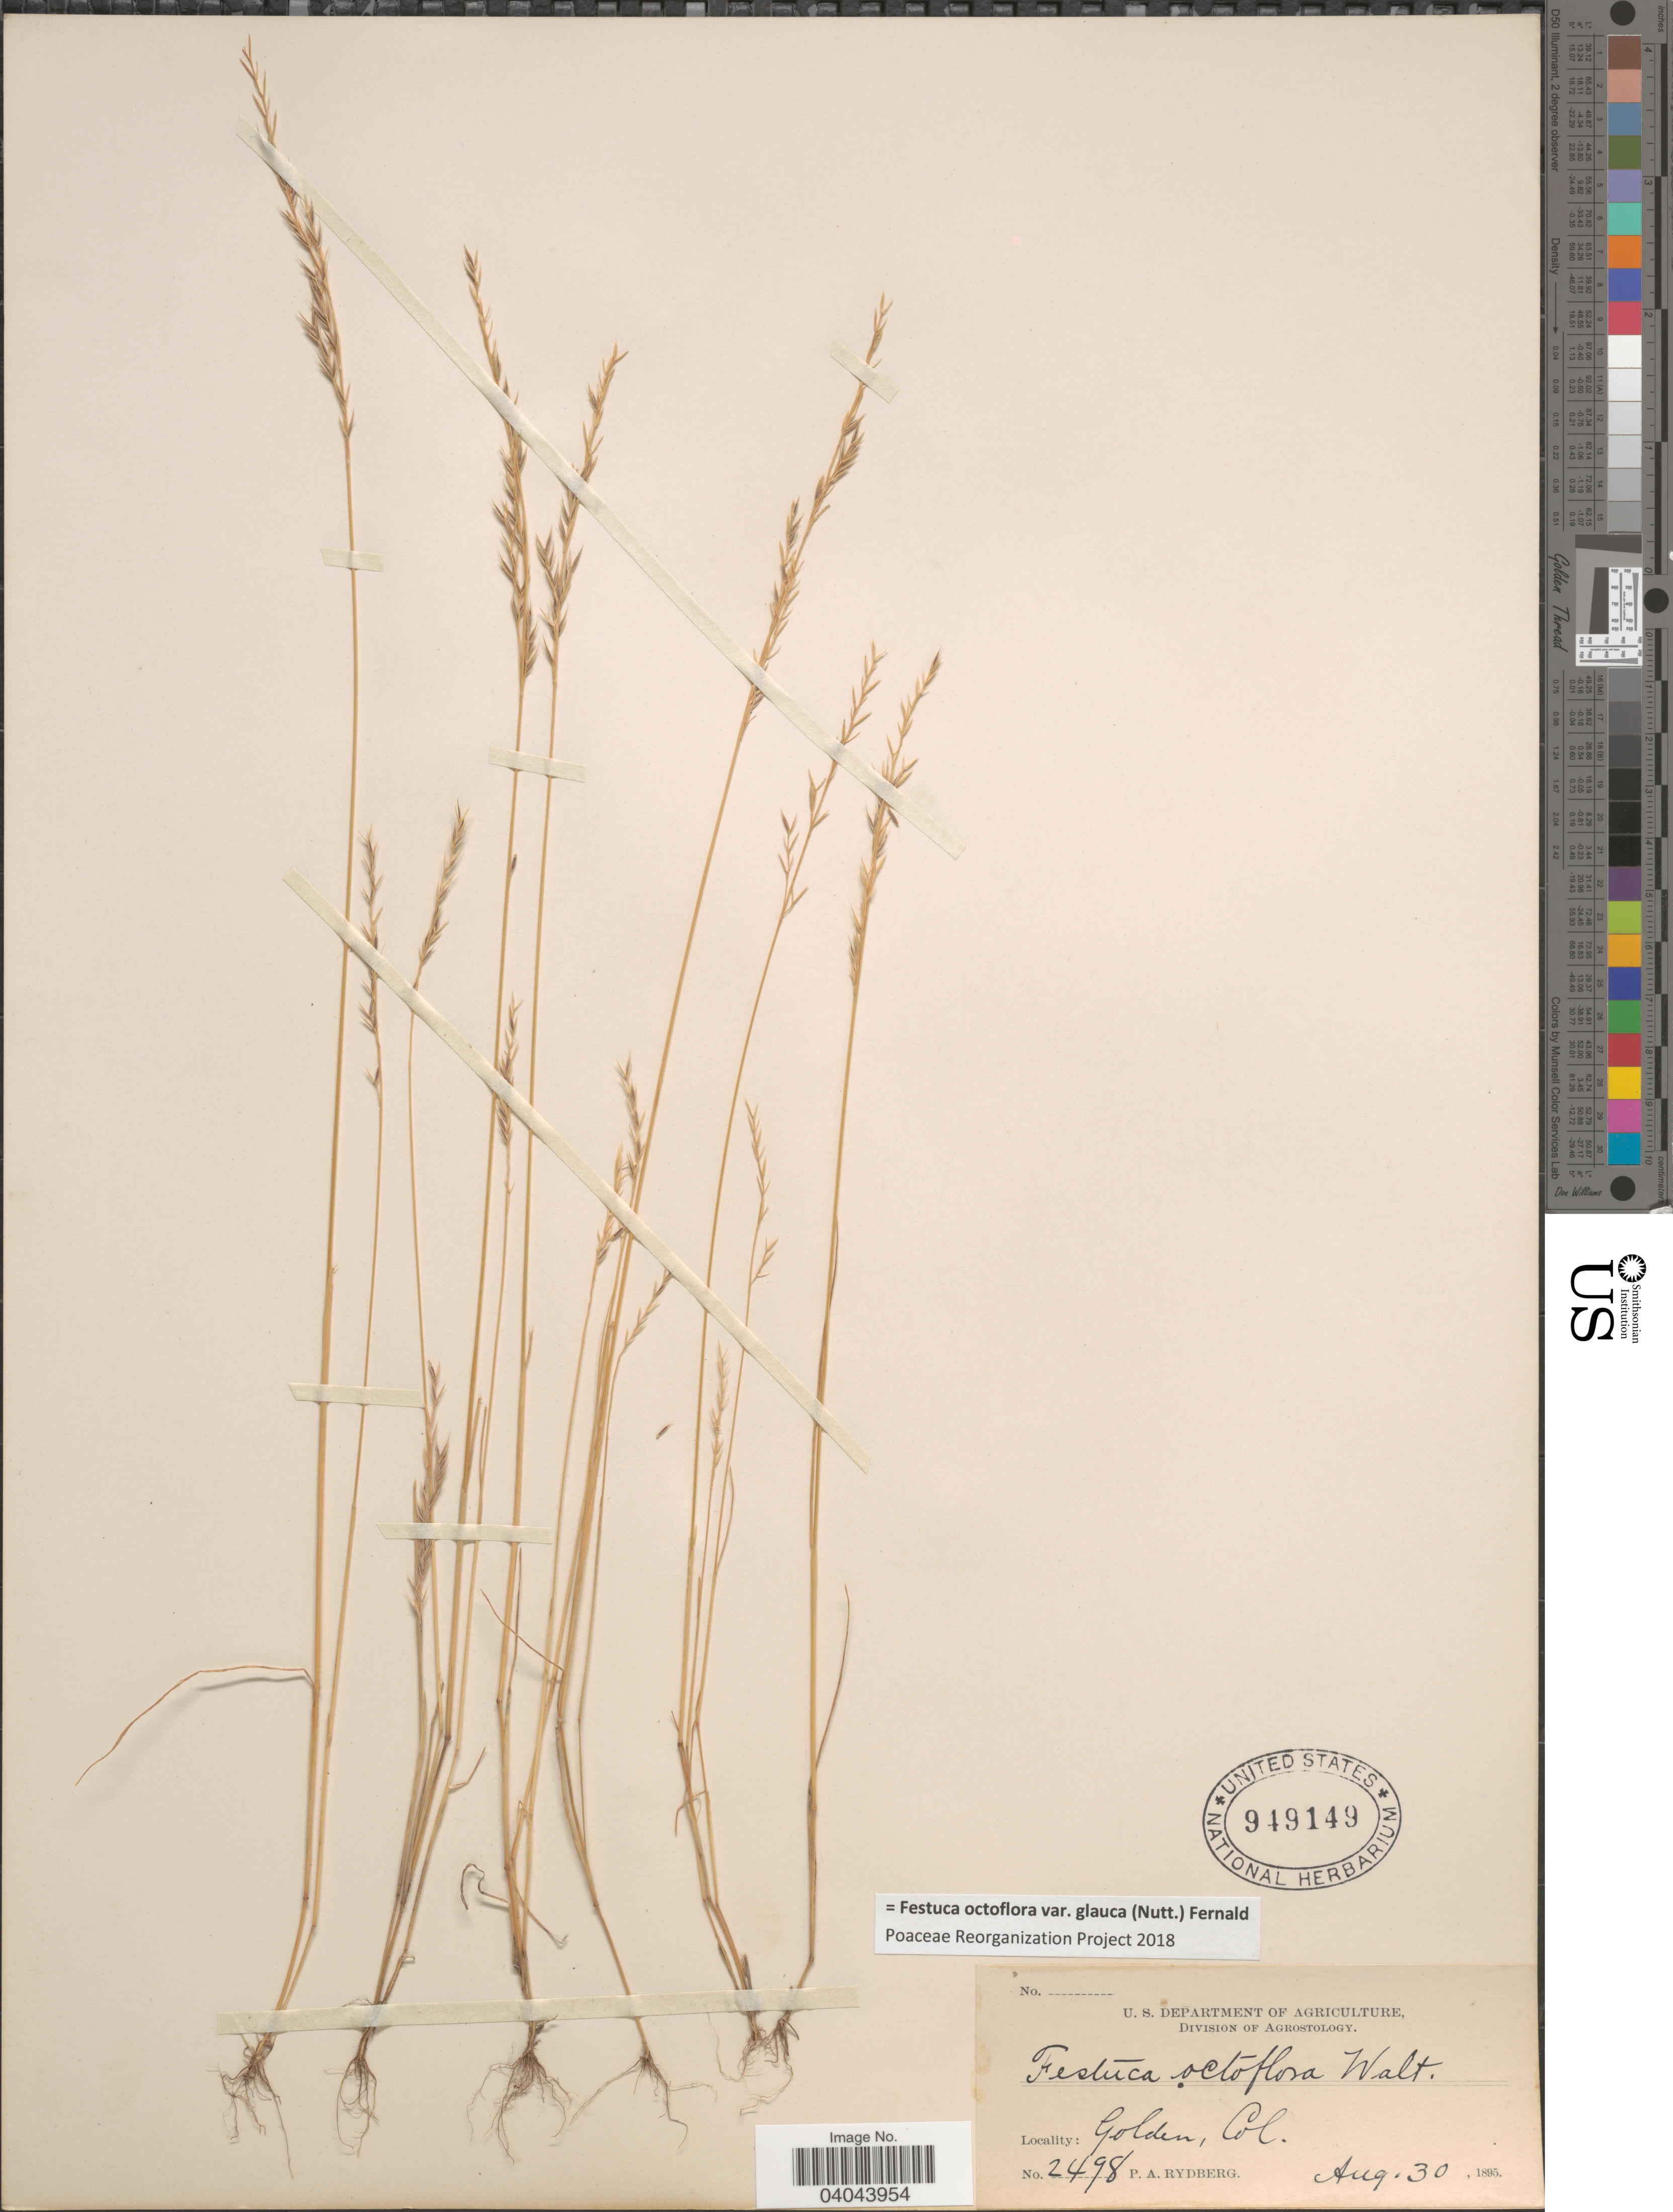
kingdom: Plantae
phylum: Tracheophyta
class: Liliopsida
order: Poales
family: Poaceae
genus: Festuca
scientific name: Festuca octoflora var. glauca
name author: (Nutt.) Fernald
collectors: P. A. Rydberg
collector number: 2498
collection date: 1895-08-30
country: United States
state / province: Colorado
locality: Golden.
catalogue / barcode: US 949149